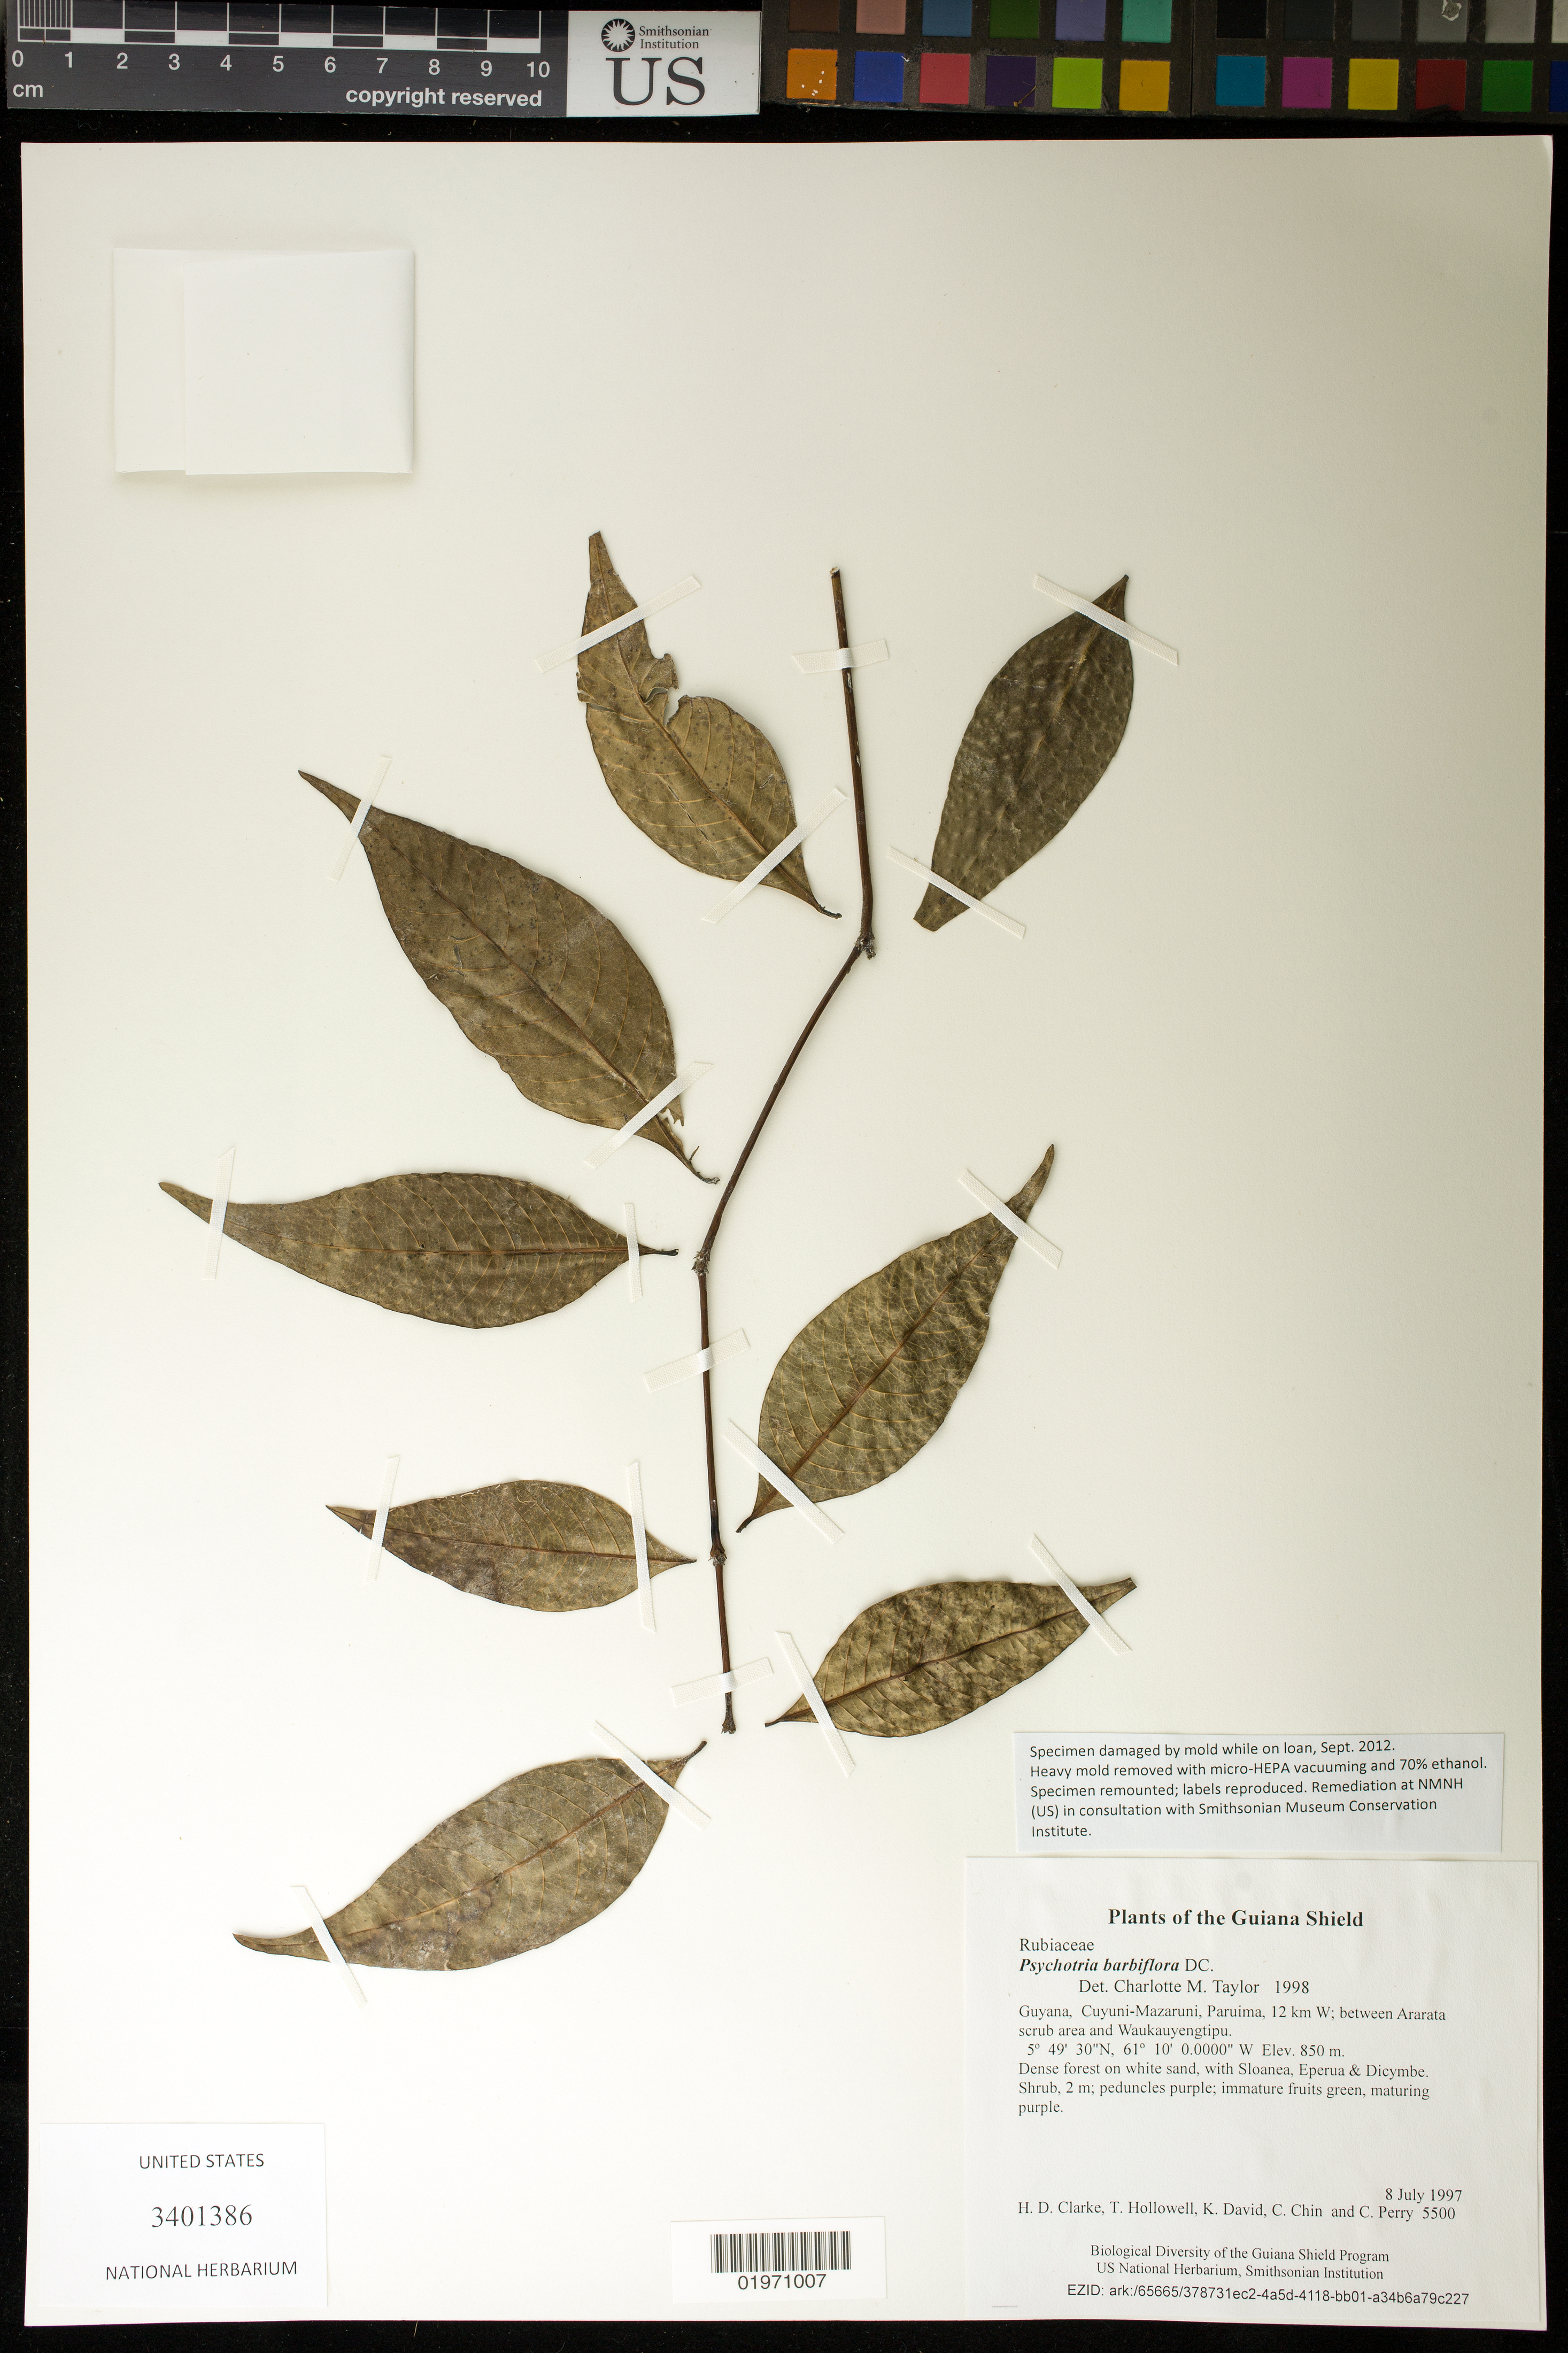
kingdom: Plantae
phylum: Tracheophyta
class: Magnoliopsida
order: Gentianales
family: Rubiaceae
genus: Psychotria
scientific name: Psychotria barbiflora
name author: DC.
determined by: Taylor, Charlotte M.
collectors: H. D. Clarke, T. Hollowell, K. David, C. Chin & C. Perry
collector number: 5500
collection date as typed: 8 July 1997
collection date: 1997-07-08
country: Guyana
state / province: Cuyuni-Mazaruni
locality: Paruima, 12 km W; between Ararata scrub area and Waukauyengtipu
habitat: Dense forest on white sand, with Sloanea, Eperua & Dicymbe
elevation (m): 850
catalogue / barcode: US 3401386